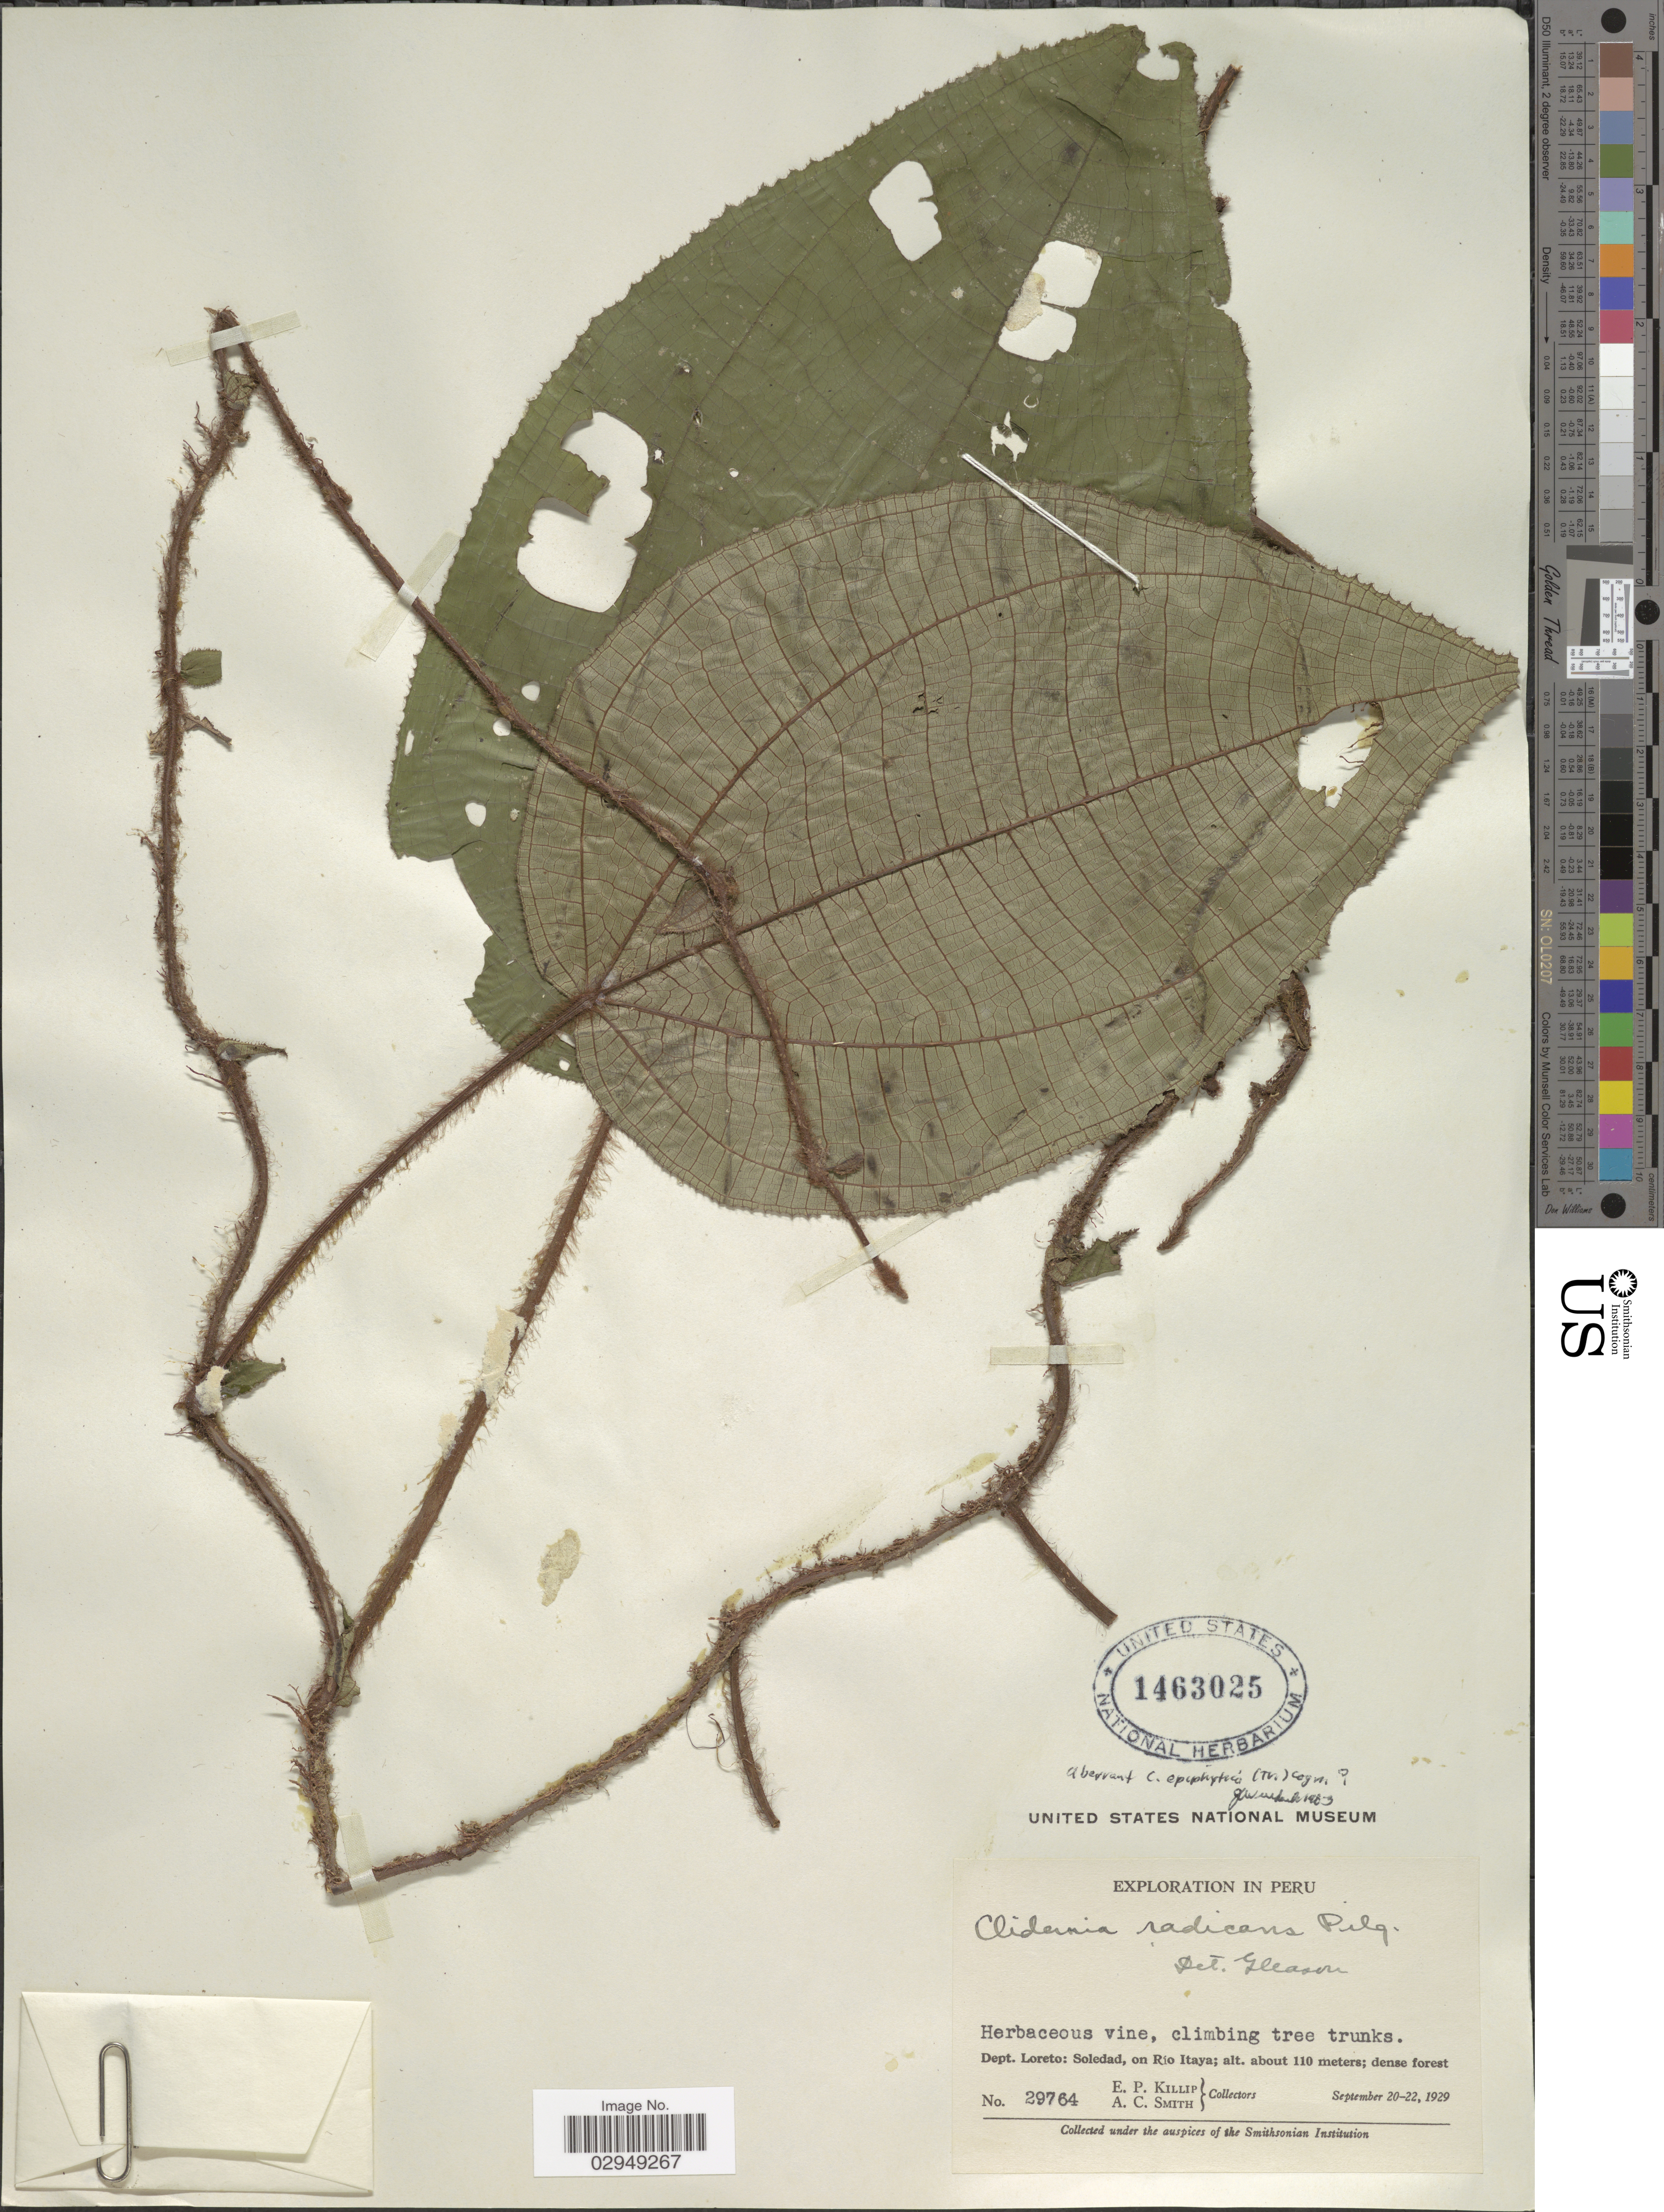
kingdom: Plantae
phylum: Tracheophyta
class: Magnoliopsida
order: Myrtales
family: Melastomataceae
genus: Clidemia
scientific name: Clidemia epiphytica var. trichocalyx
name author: (S.F. Blake) Wurdack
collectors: E. P. Killip & A. C. Smith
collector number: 39764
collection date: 1929-09-20/1929-09-22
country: Peru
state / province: Loreto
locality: Dept. Loreto, Soledad, on Río Itaya.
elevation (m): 110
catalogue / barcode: US 1463025